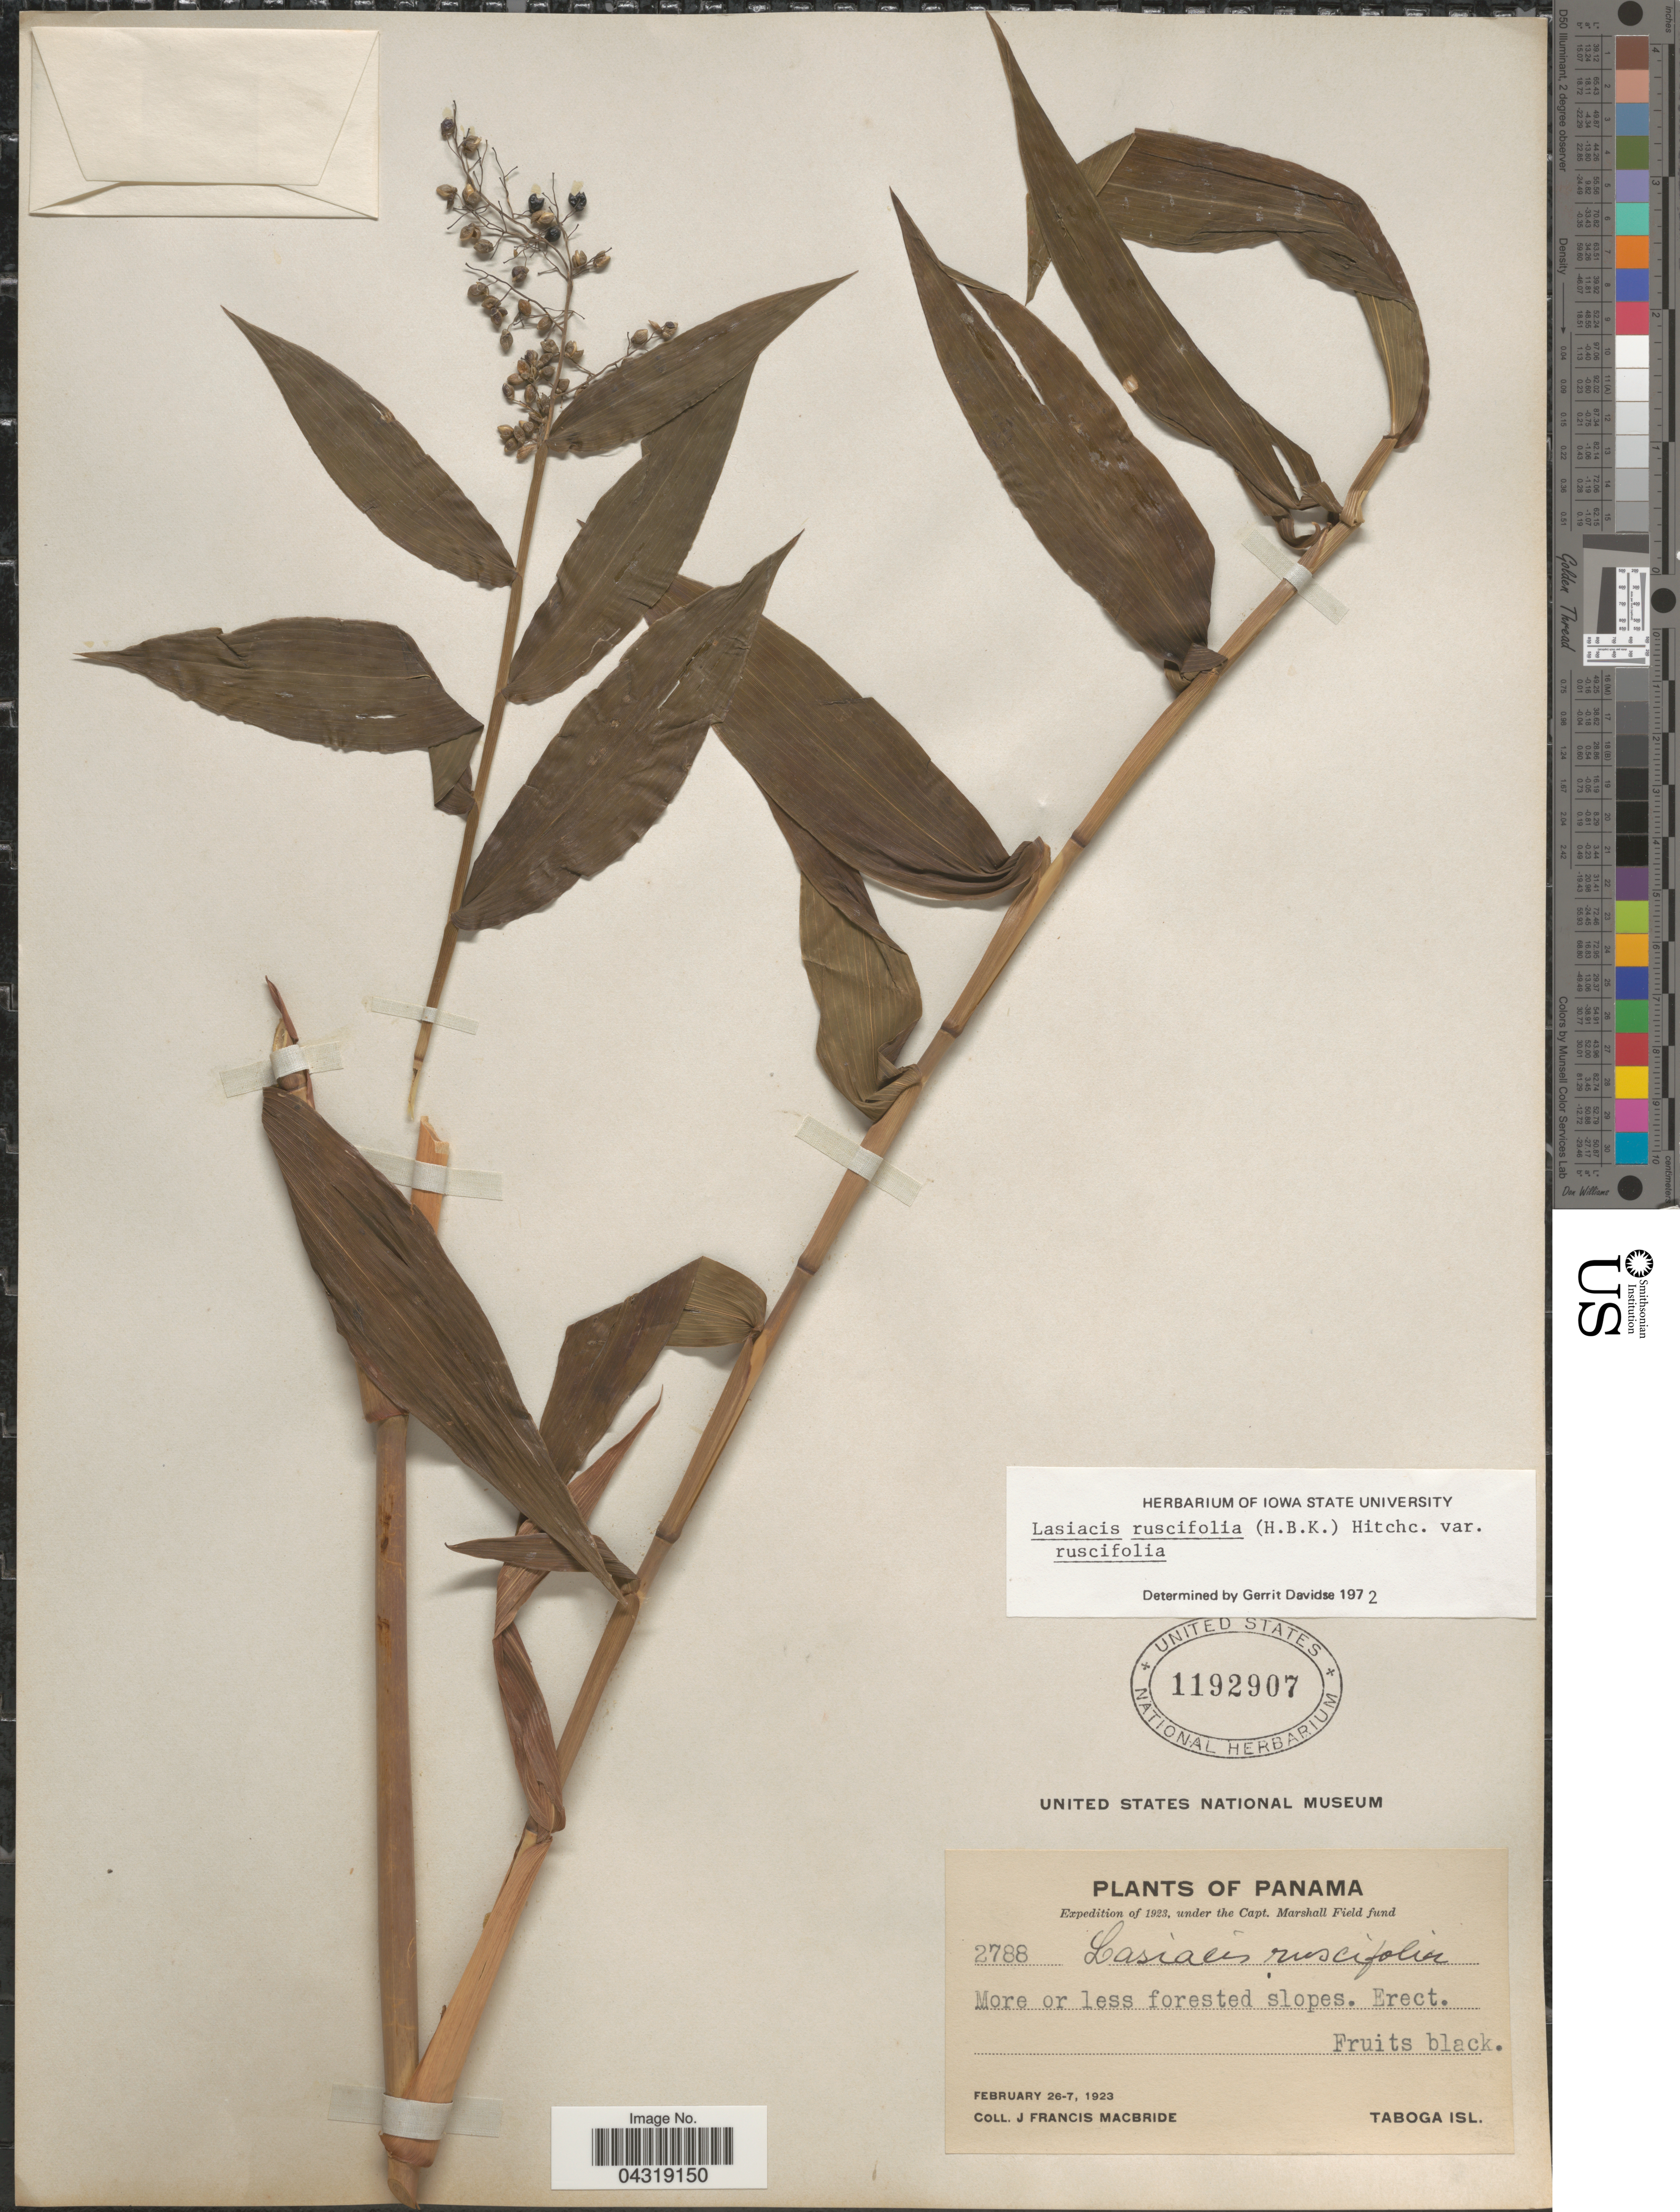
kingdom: Plantae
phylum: Tracheophyta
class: Liliopsida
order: Poales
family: Poaceae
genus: Lasiacis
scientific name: Lasiacis ruscifolia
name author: (Kunth) Hitchc.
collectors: J. F. Macbride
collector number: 2788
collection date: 1923-02-26/1923-02-27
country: Panama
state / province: Panamá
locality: Expedition of 1923. Taboga Isl.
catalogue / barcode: US 1192907